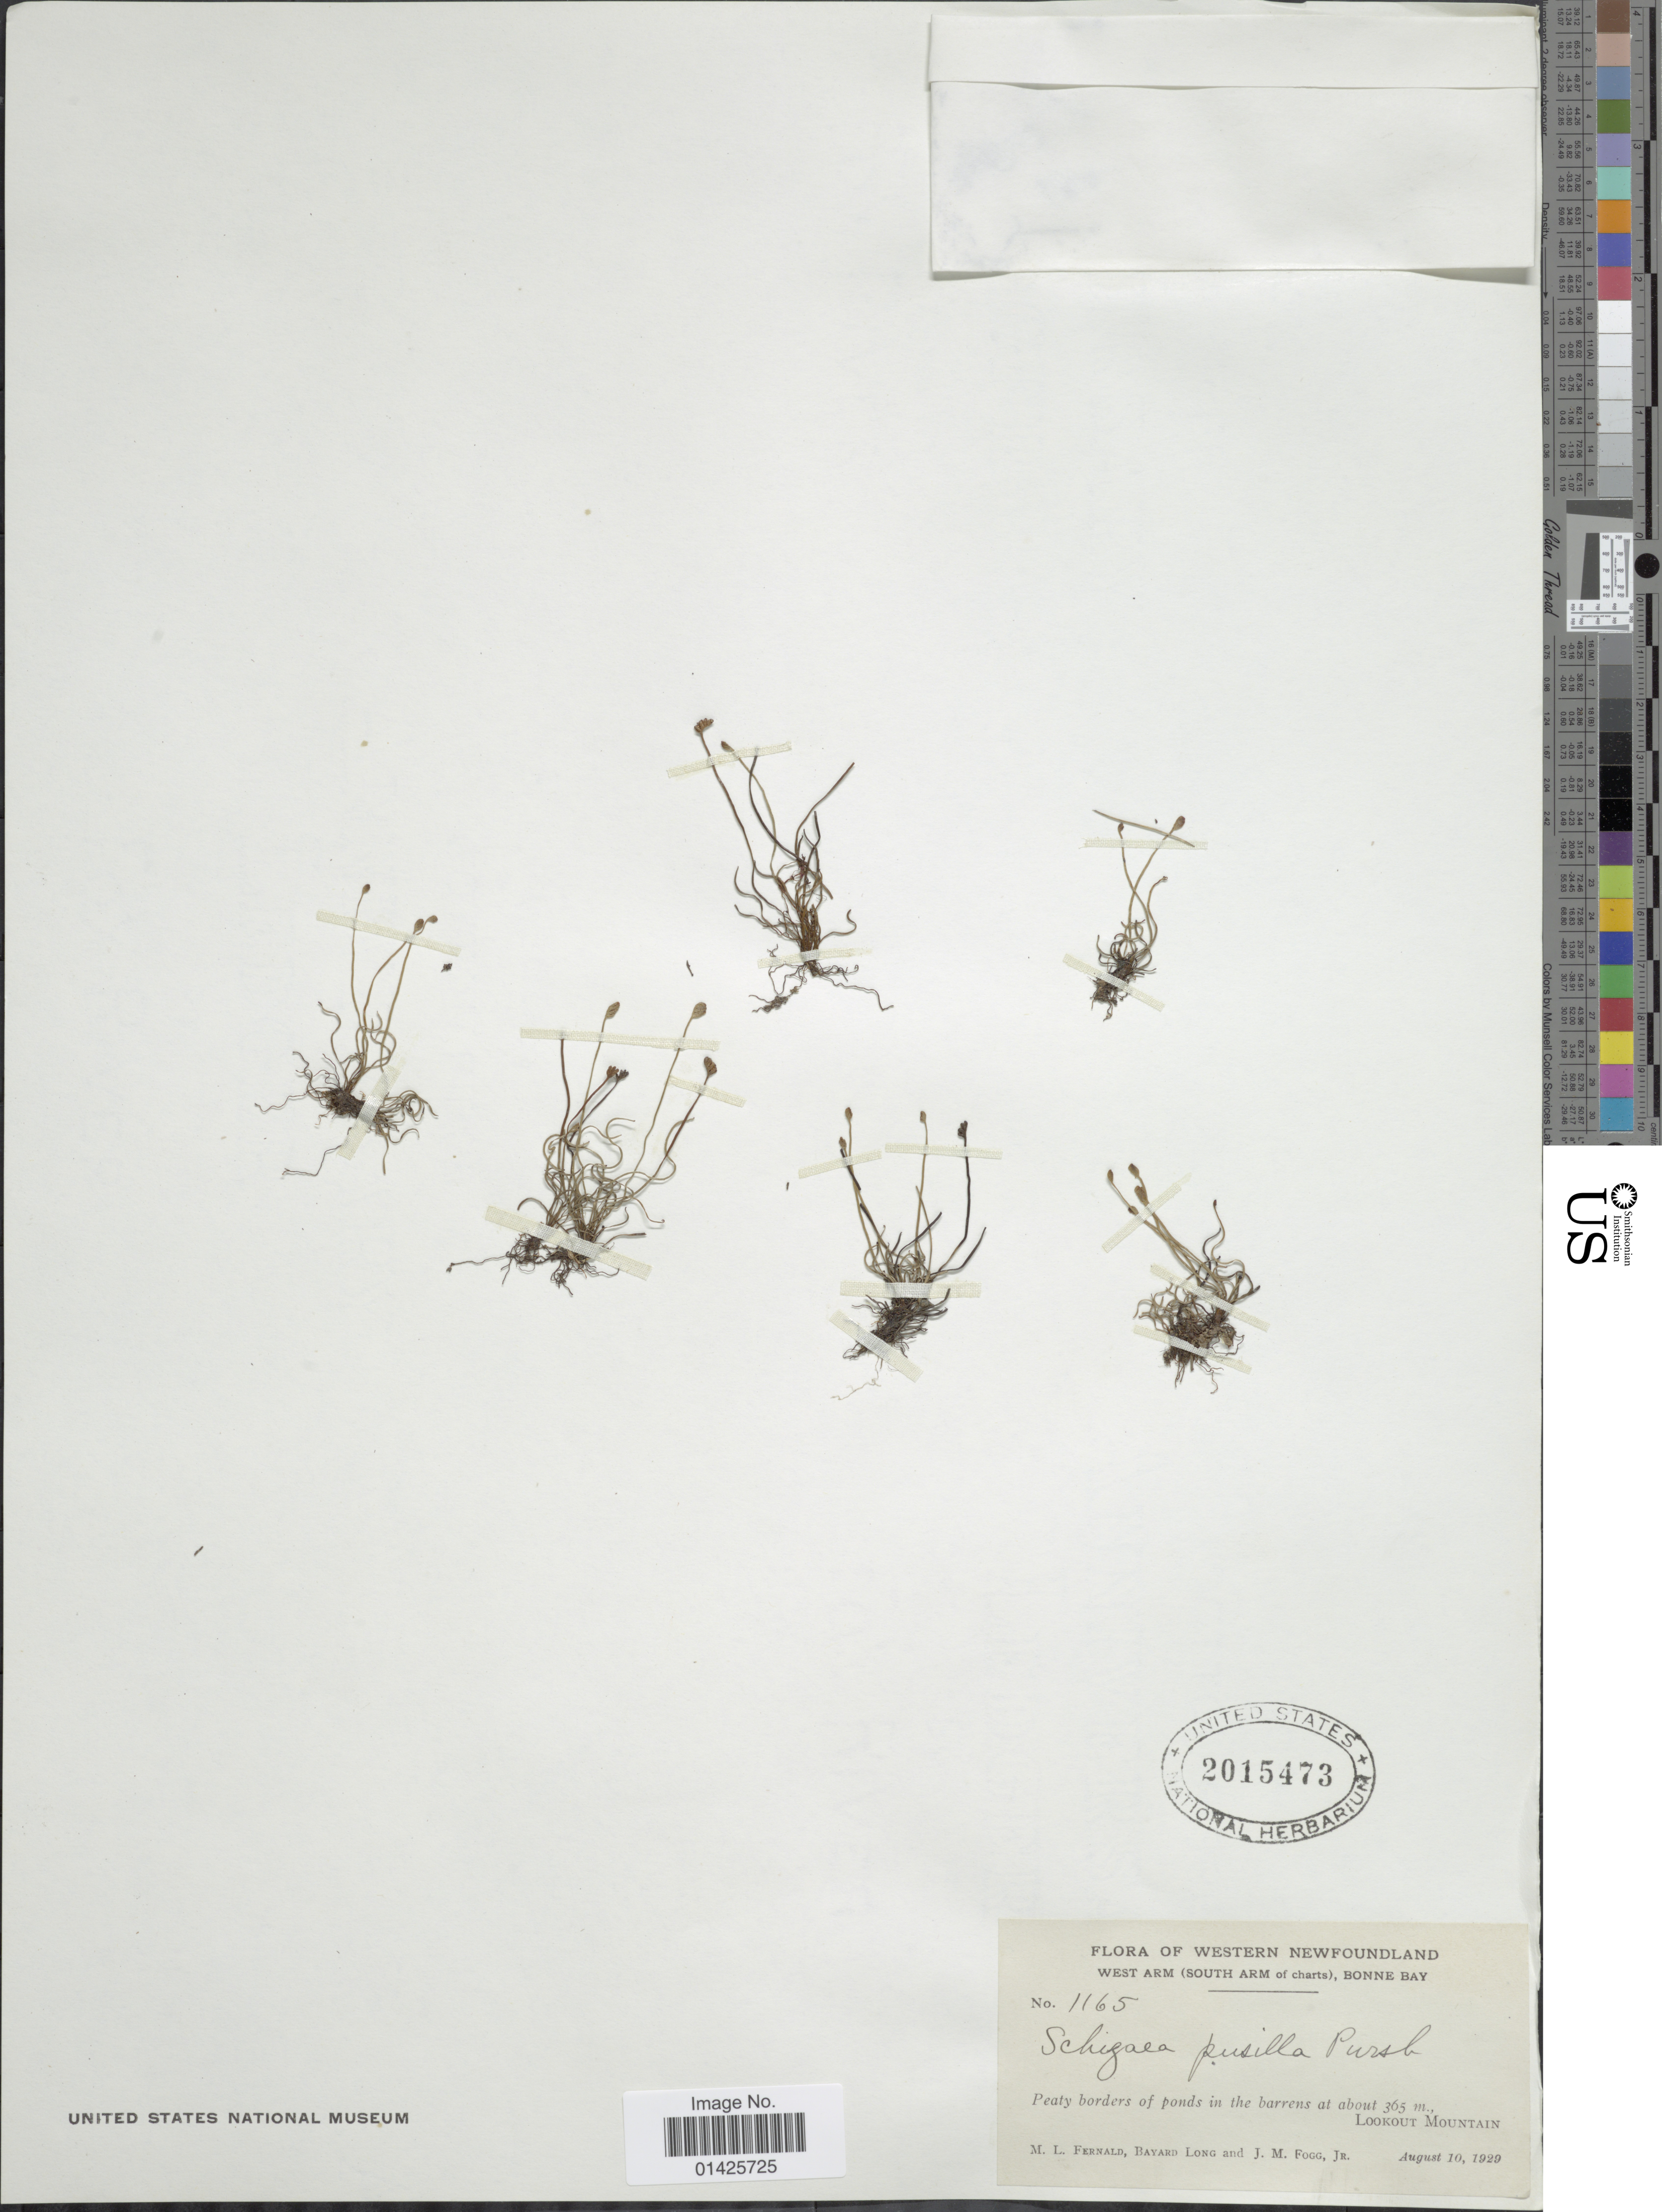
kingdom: Plantae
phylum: Tracheophyta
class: Polypodiopsida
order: Schizaeales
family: Schizaeaceae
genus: Schizaea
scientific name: Schizaea pusilla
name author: Pursh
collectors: M. L. Fernald, B. H. Long & J. Fogg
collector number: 1165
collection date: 1929-08-10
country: Canada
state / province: Newfoundland and Labrador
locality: Western Newfoundland, West Arm (South Arm of charts), Bonne Bay, Lookout Mountain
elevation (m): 365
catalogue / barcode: US 2015473